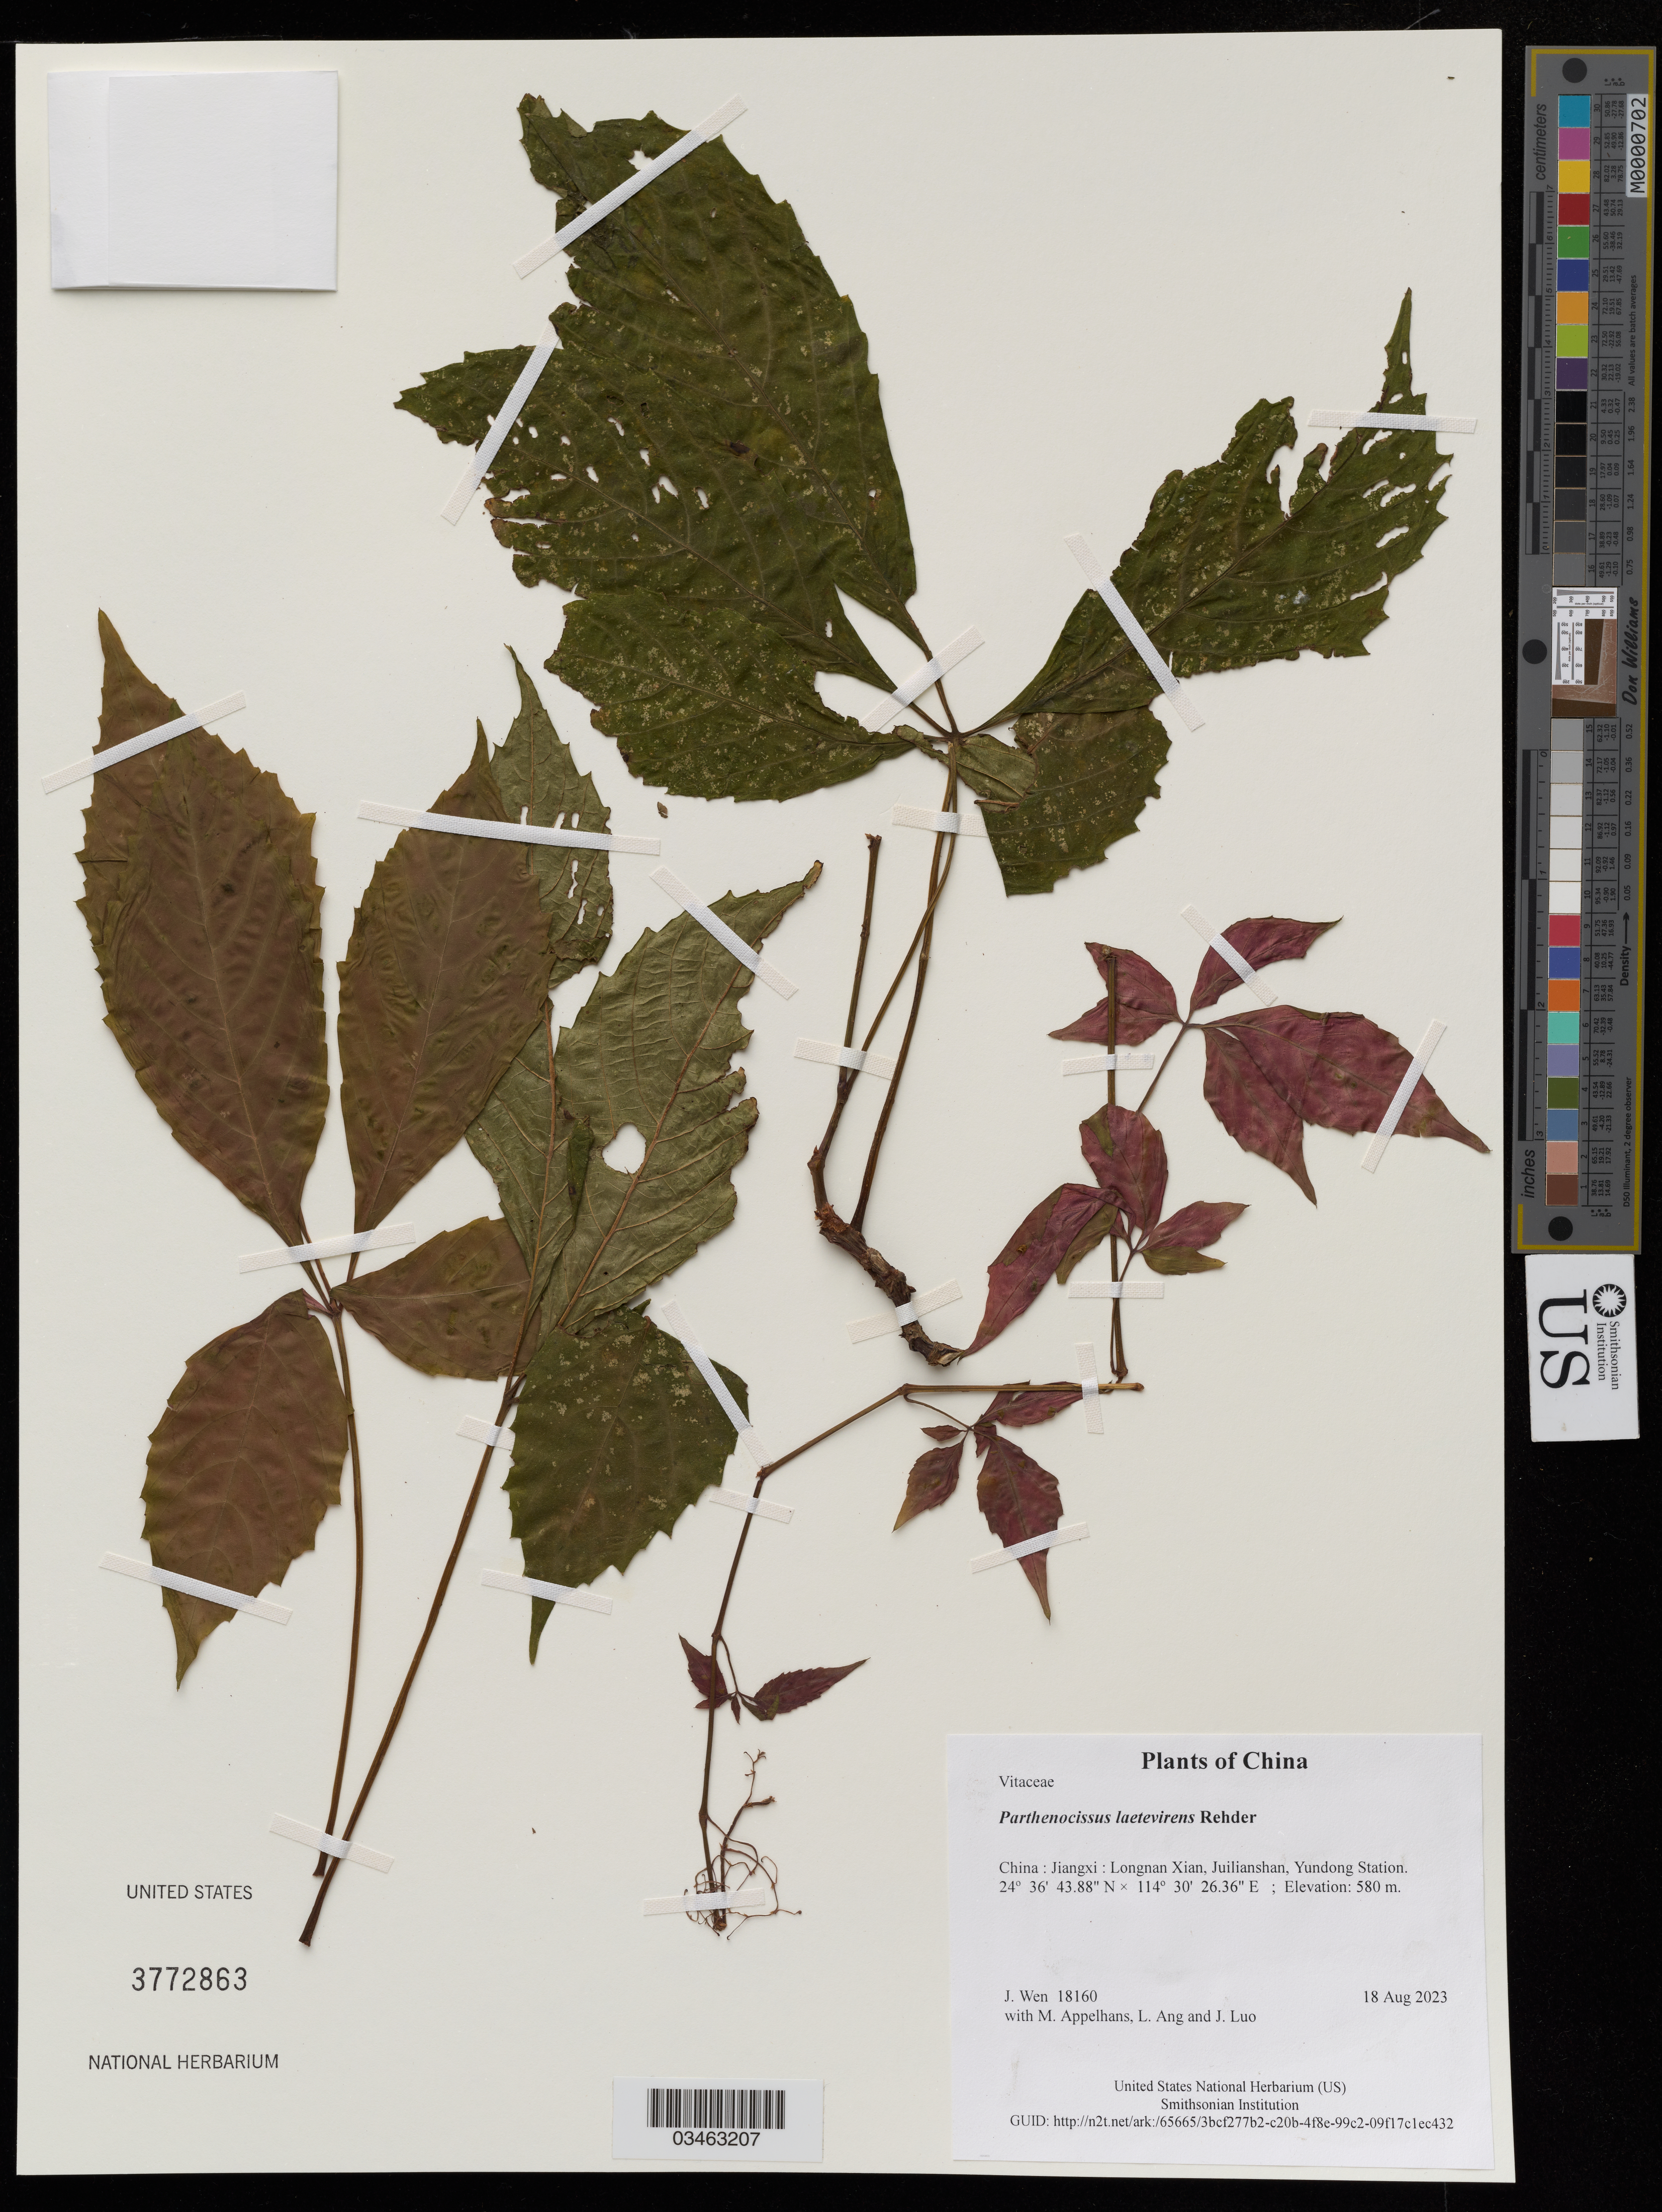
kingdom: Plantae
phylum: Tracheophyta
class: Magnoliopsida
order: Vitales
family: Vitaceae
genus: Parthenocissus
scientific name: Parthenocissus laetevirens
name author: Rehder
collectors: J. Wen, M. Appelhans, L. Ang & J. Luo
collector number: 18160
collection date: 2023-08-18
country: China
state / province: Jiangxi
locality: Longnan Xian, Juilianshan, Yundong Station.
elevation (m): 580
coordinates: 24.612189 N, 114.507322 E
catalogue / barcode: US 3772863